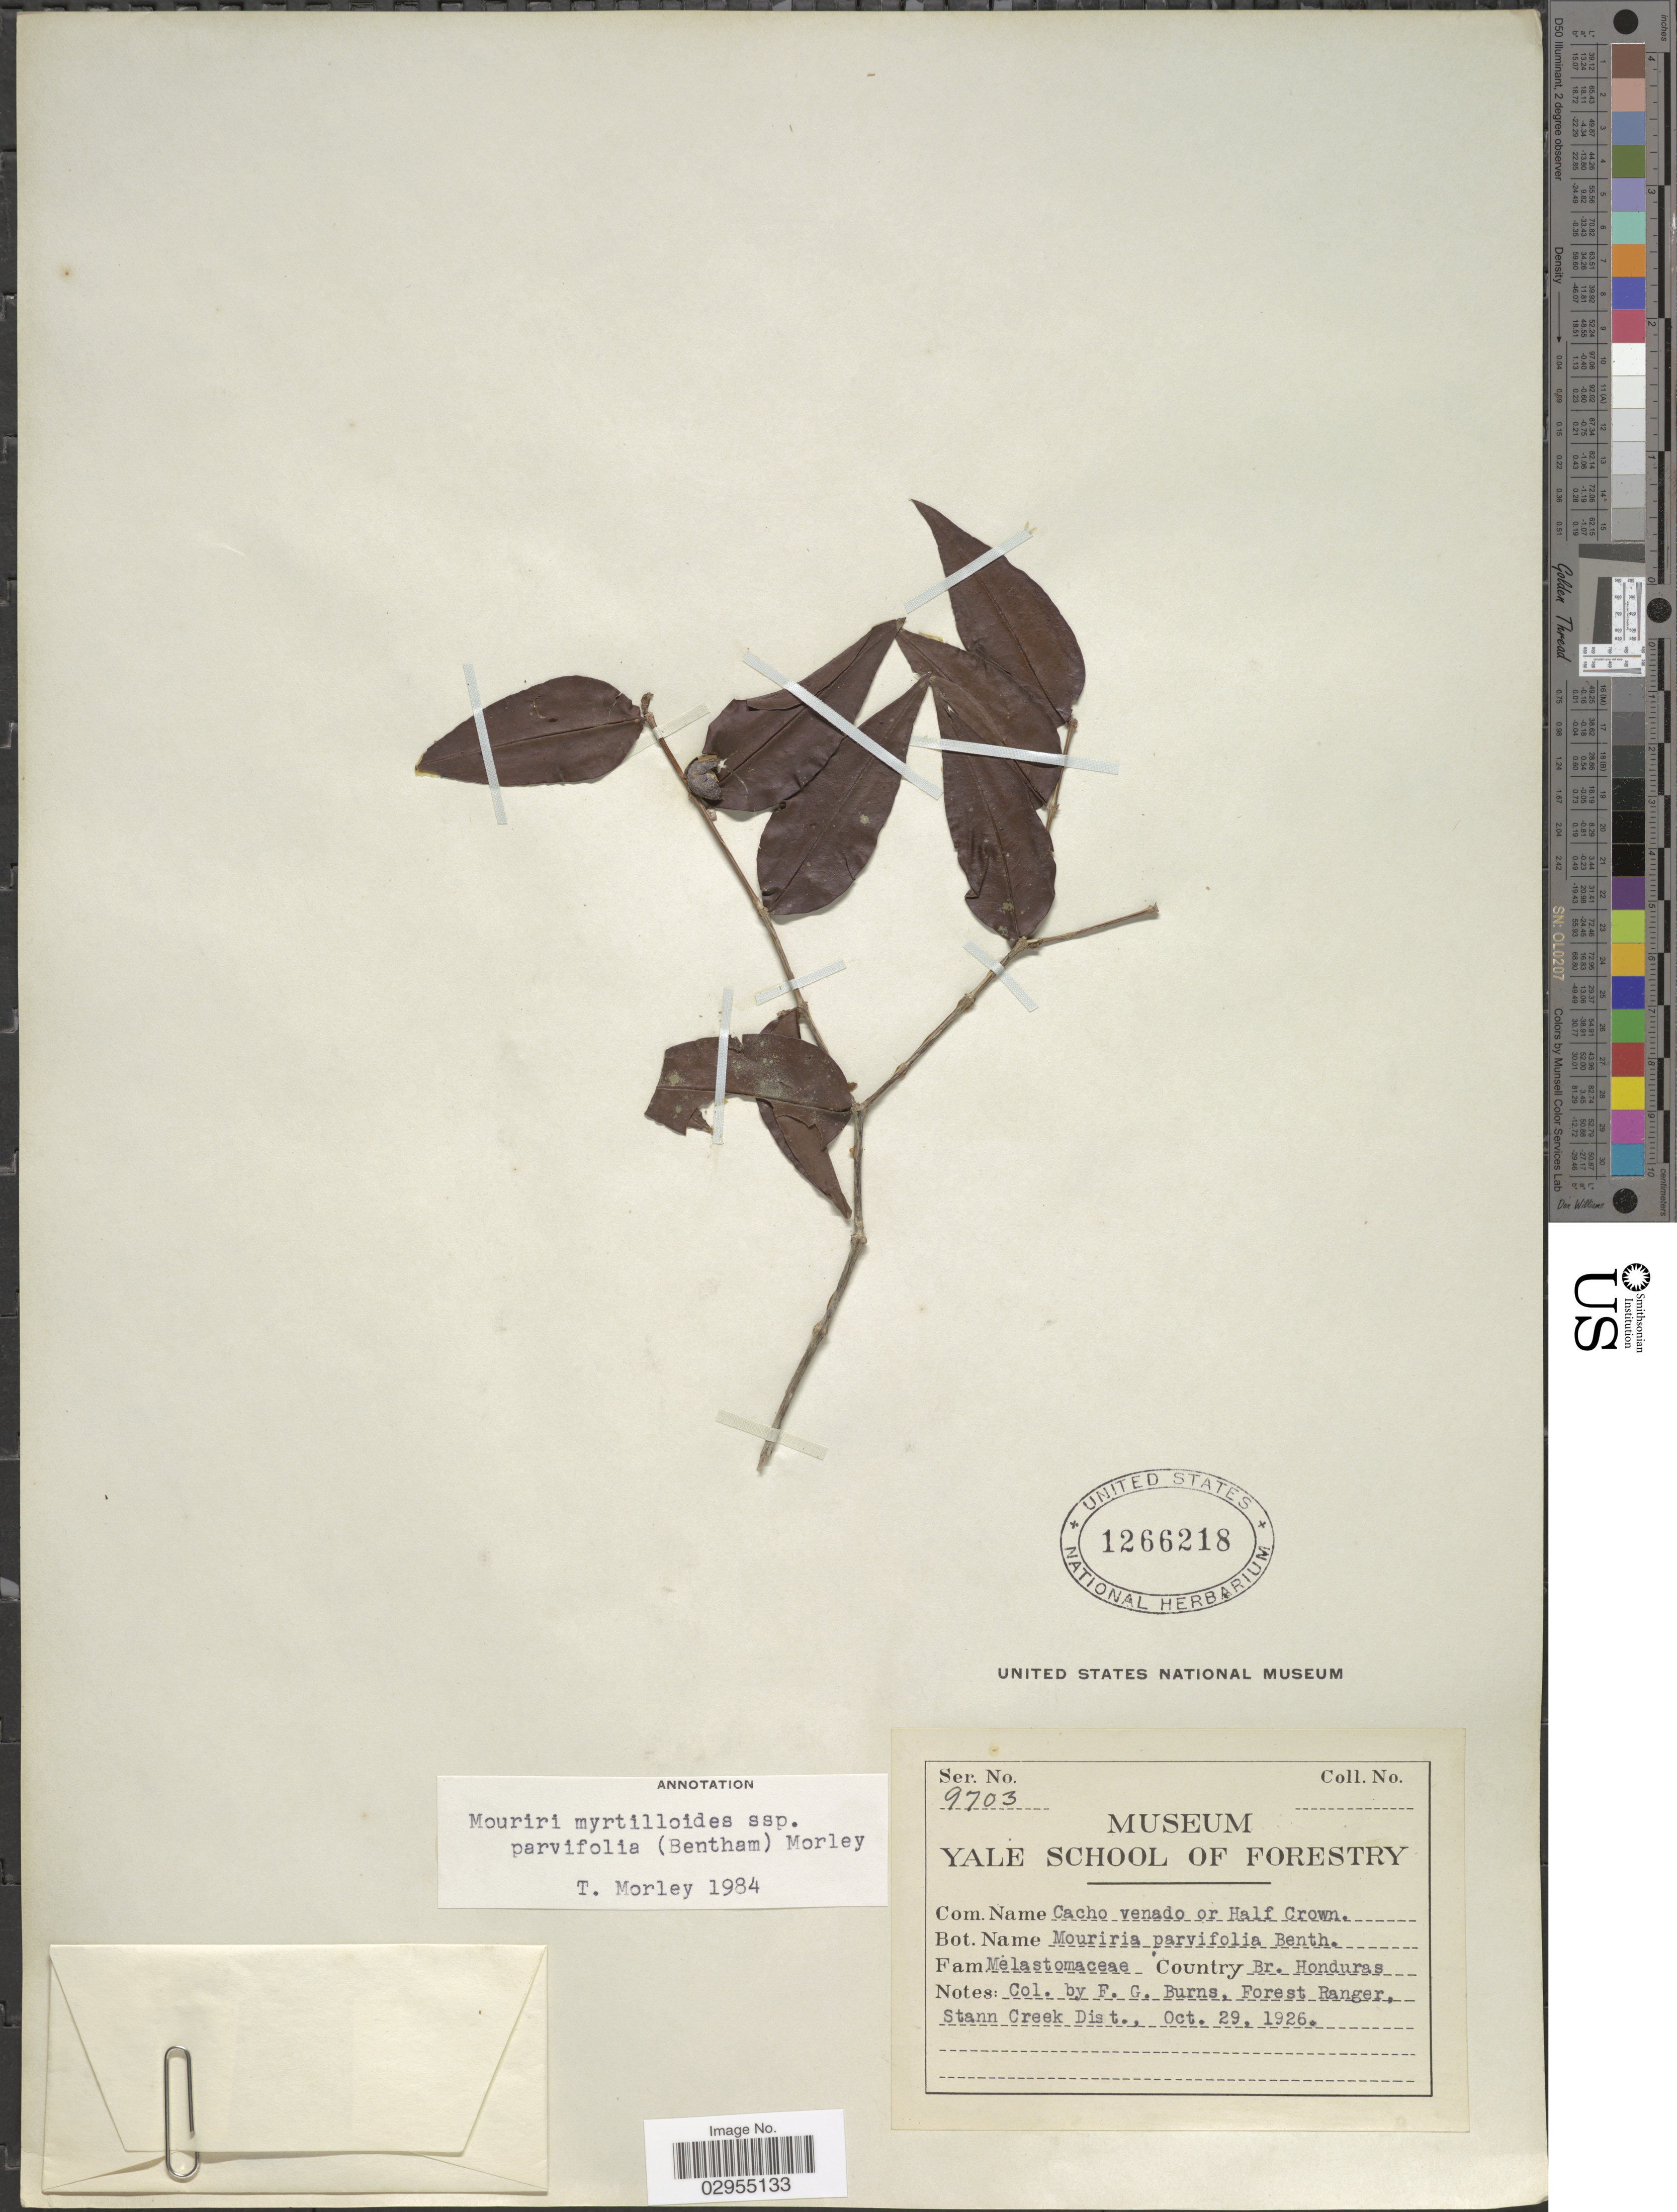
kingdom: Plantae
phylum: Tracheophyta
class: Magnoliopsida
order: Myrtales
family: Melastomataceae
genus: Mouriri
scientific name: Mouriri parvifolia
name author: Benth.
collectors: F. Burns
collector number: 9703?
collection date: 1926-10-29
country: Belize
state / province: Stann Creek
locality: Country Br. Honduras. Forest Ranger, Stann Creek Dist.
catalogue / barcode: US 1266218